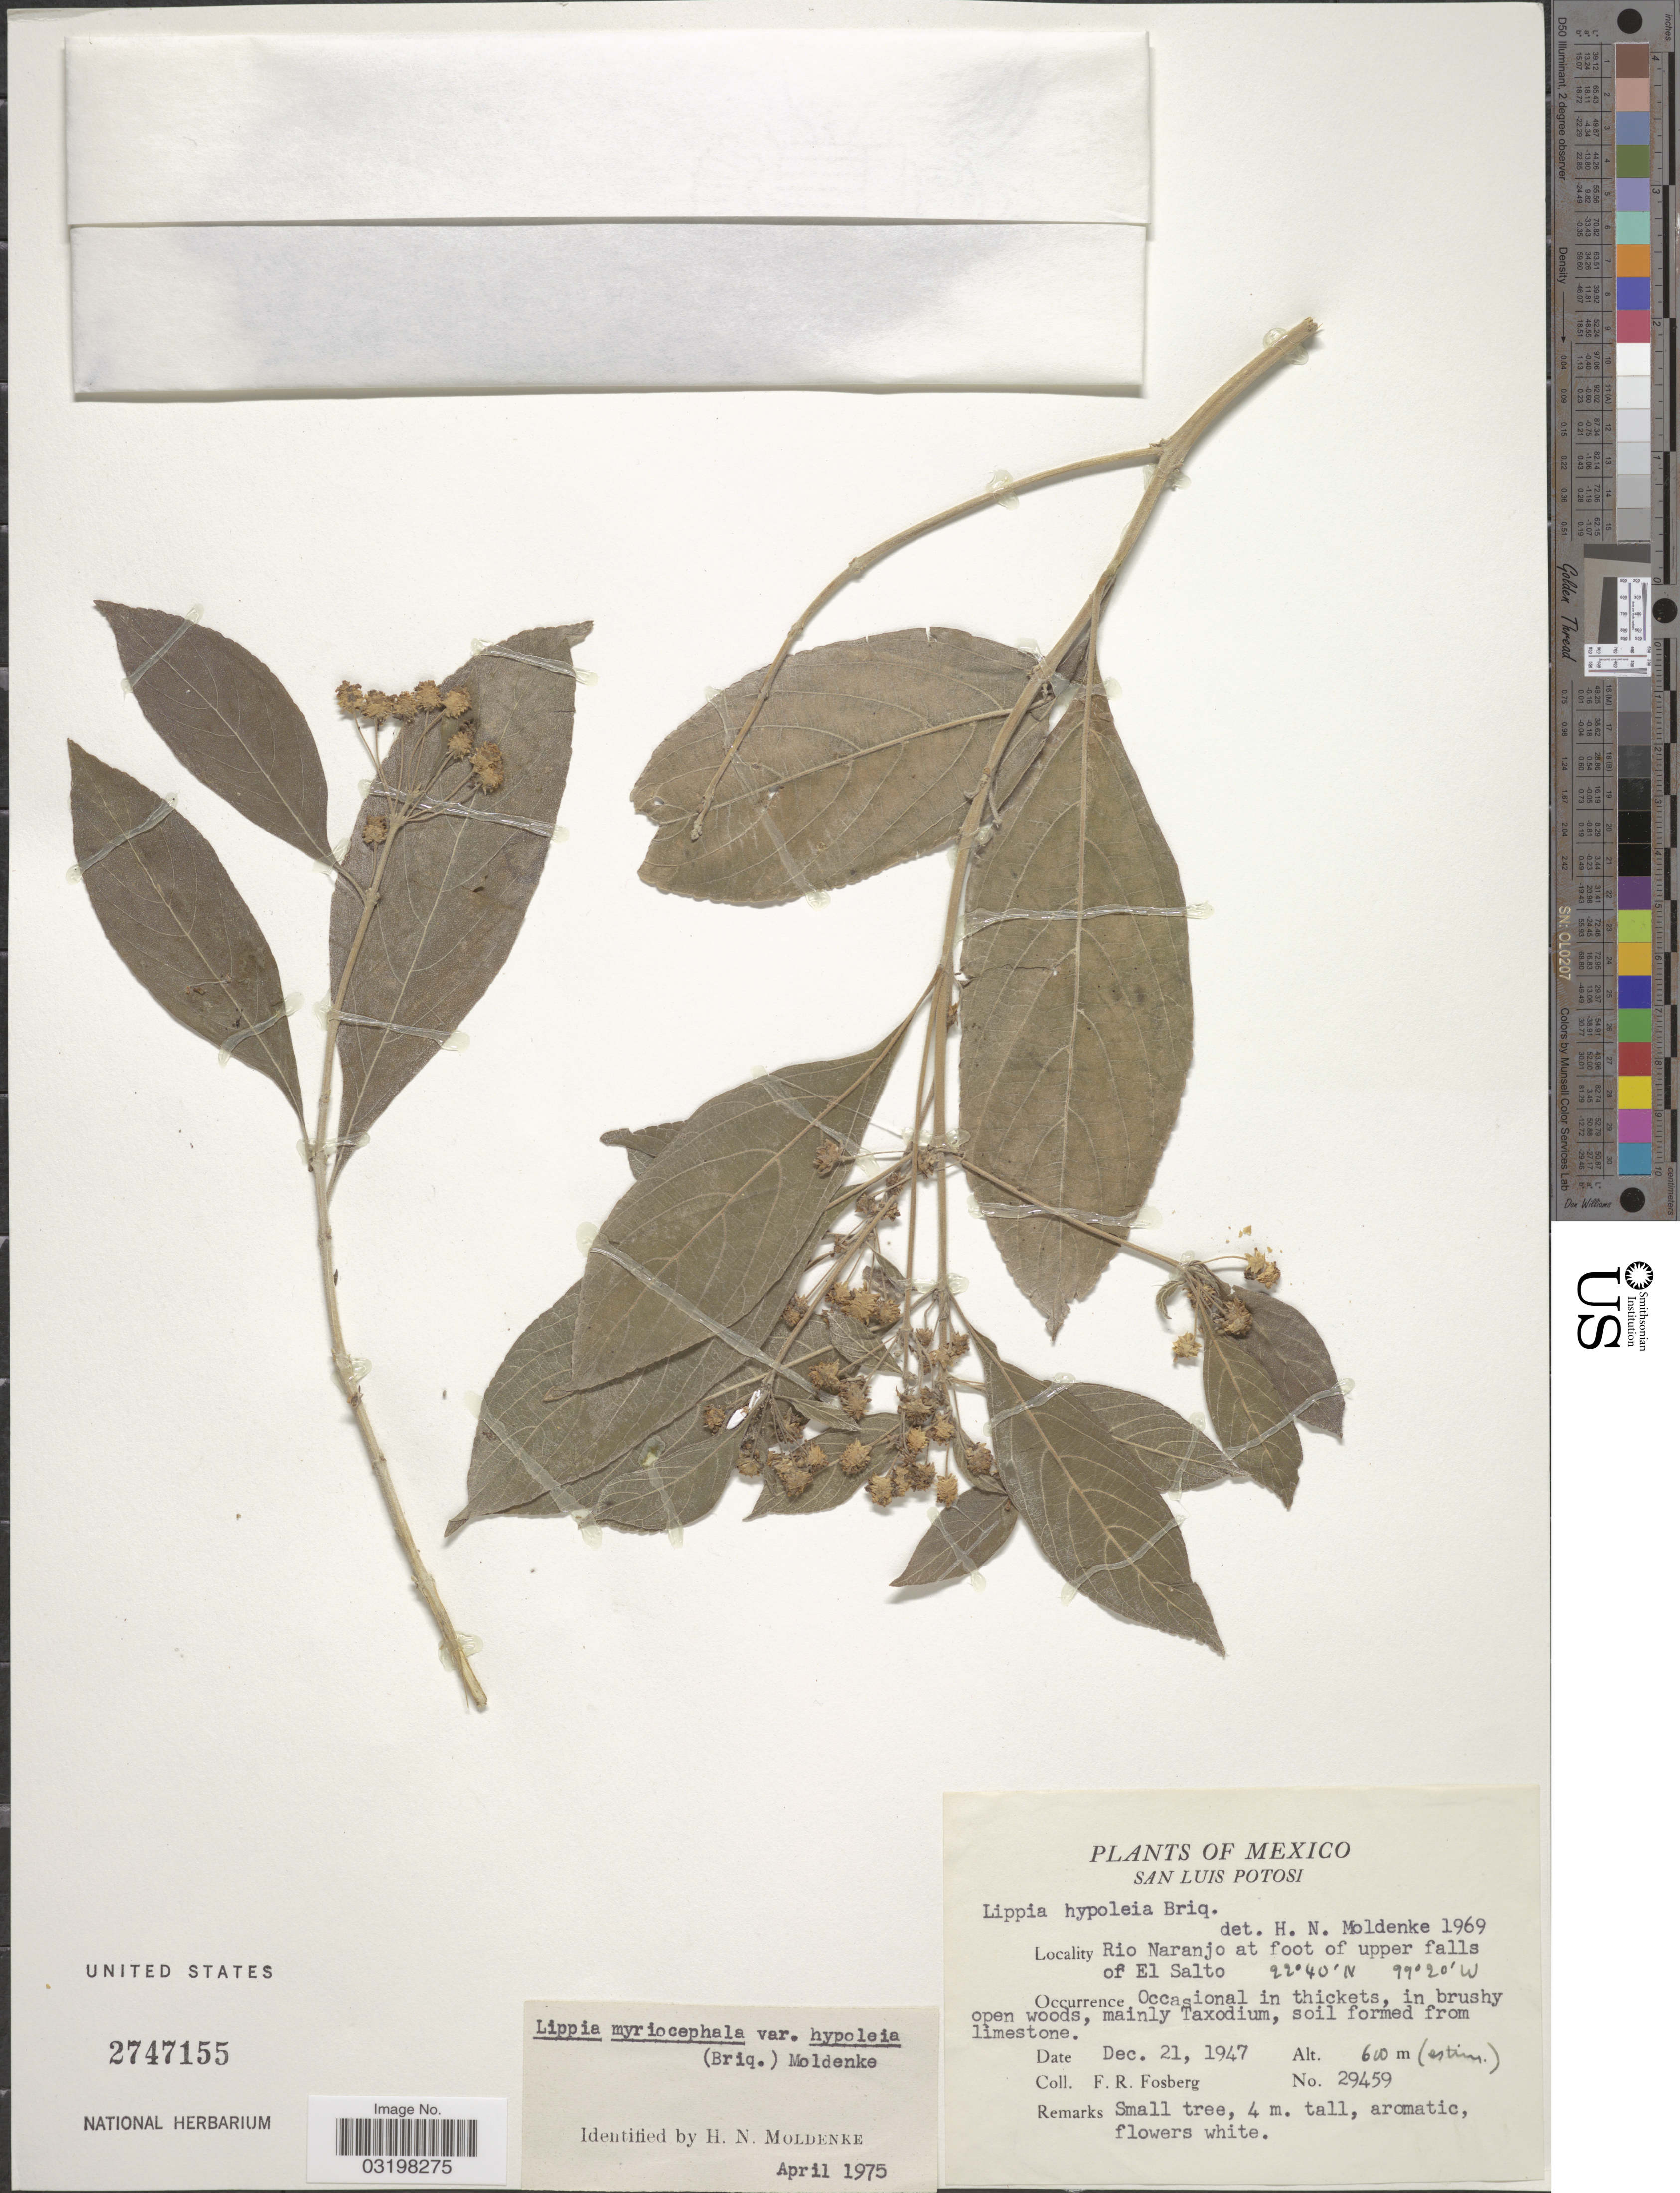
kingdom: Plantae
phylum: Tracheophyta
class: Magnoliopsida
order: Lamiales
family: Verbenaceae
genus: Lippia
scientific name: Lippia myriocephala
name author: Schltdl. & Cham.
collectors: F. R. Fosberg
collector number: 29459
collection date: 1947-12-21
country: Mexico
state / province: San Luis Potosí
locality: Rio Naranjo at foot of upper falls of El Salto.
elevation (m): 600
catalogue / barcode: US 2747155